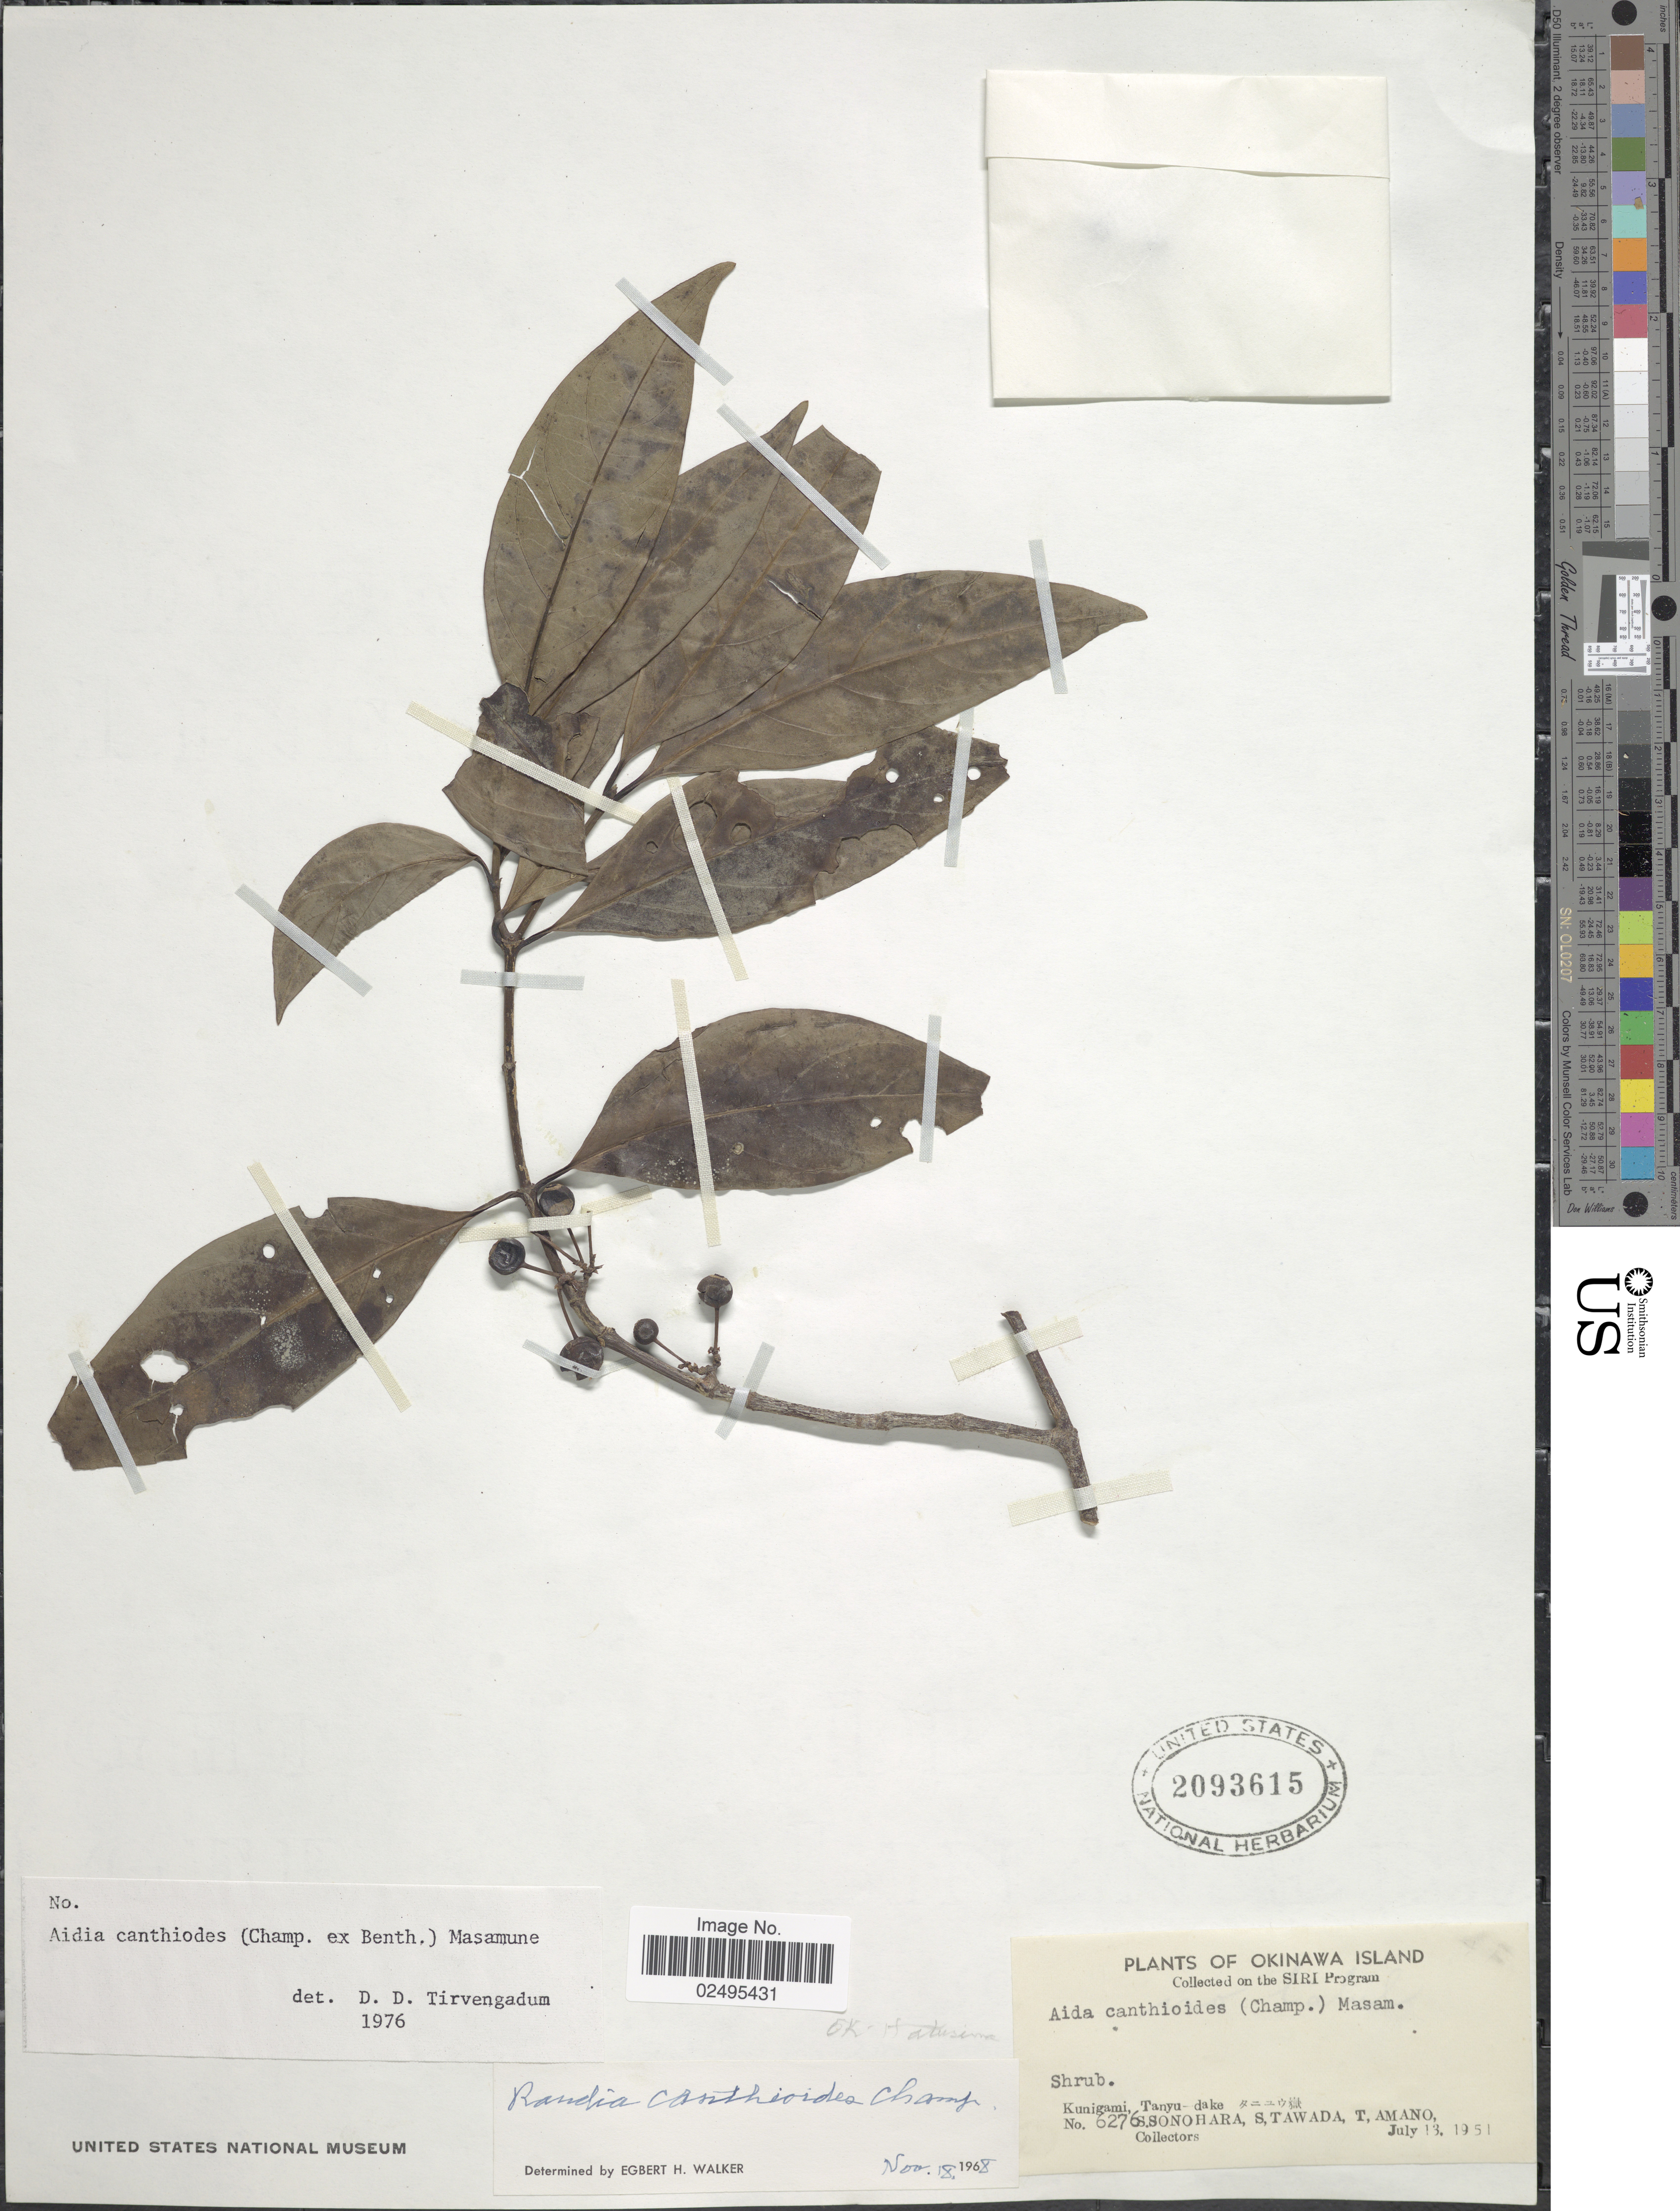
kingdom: Plantae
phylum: Tracheophyta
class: Magnoliopsida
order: Gentianales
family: Rubiaceae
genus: Aidia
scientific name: Aidia canthioides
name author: (Champ. ex Benth.) Masam.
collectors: S. Sonohara, S. Tawada & T. Amano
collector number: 6276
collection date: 1951-07-13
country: Japan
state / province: Okinawa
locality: Okinawa Island, Kunigami,Tanyu-dake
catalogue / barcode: US 2093615